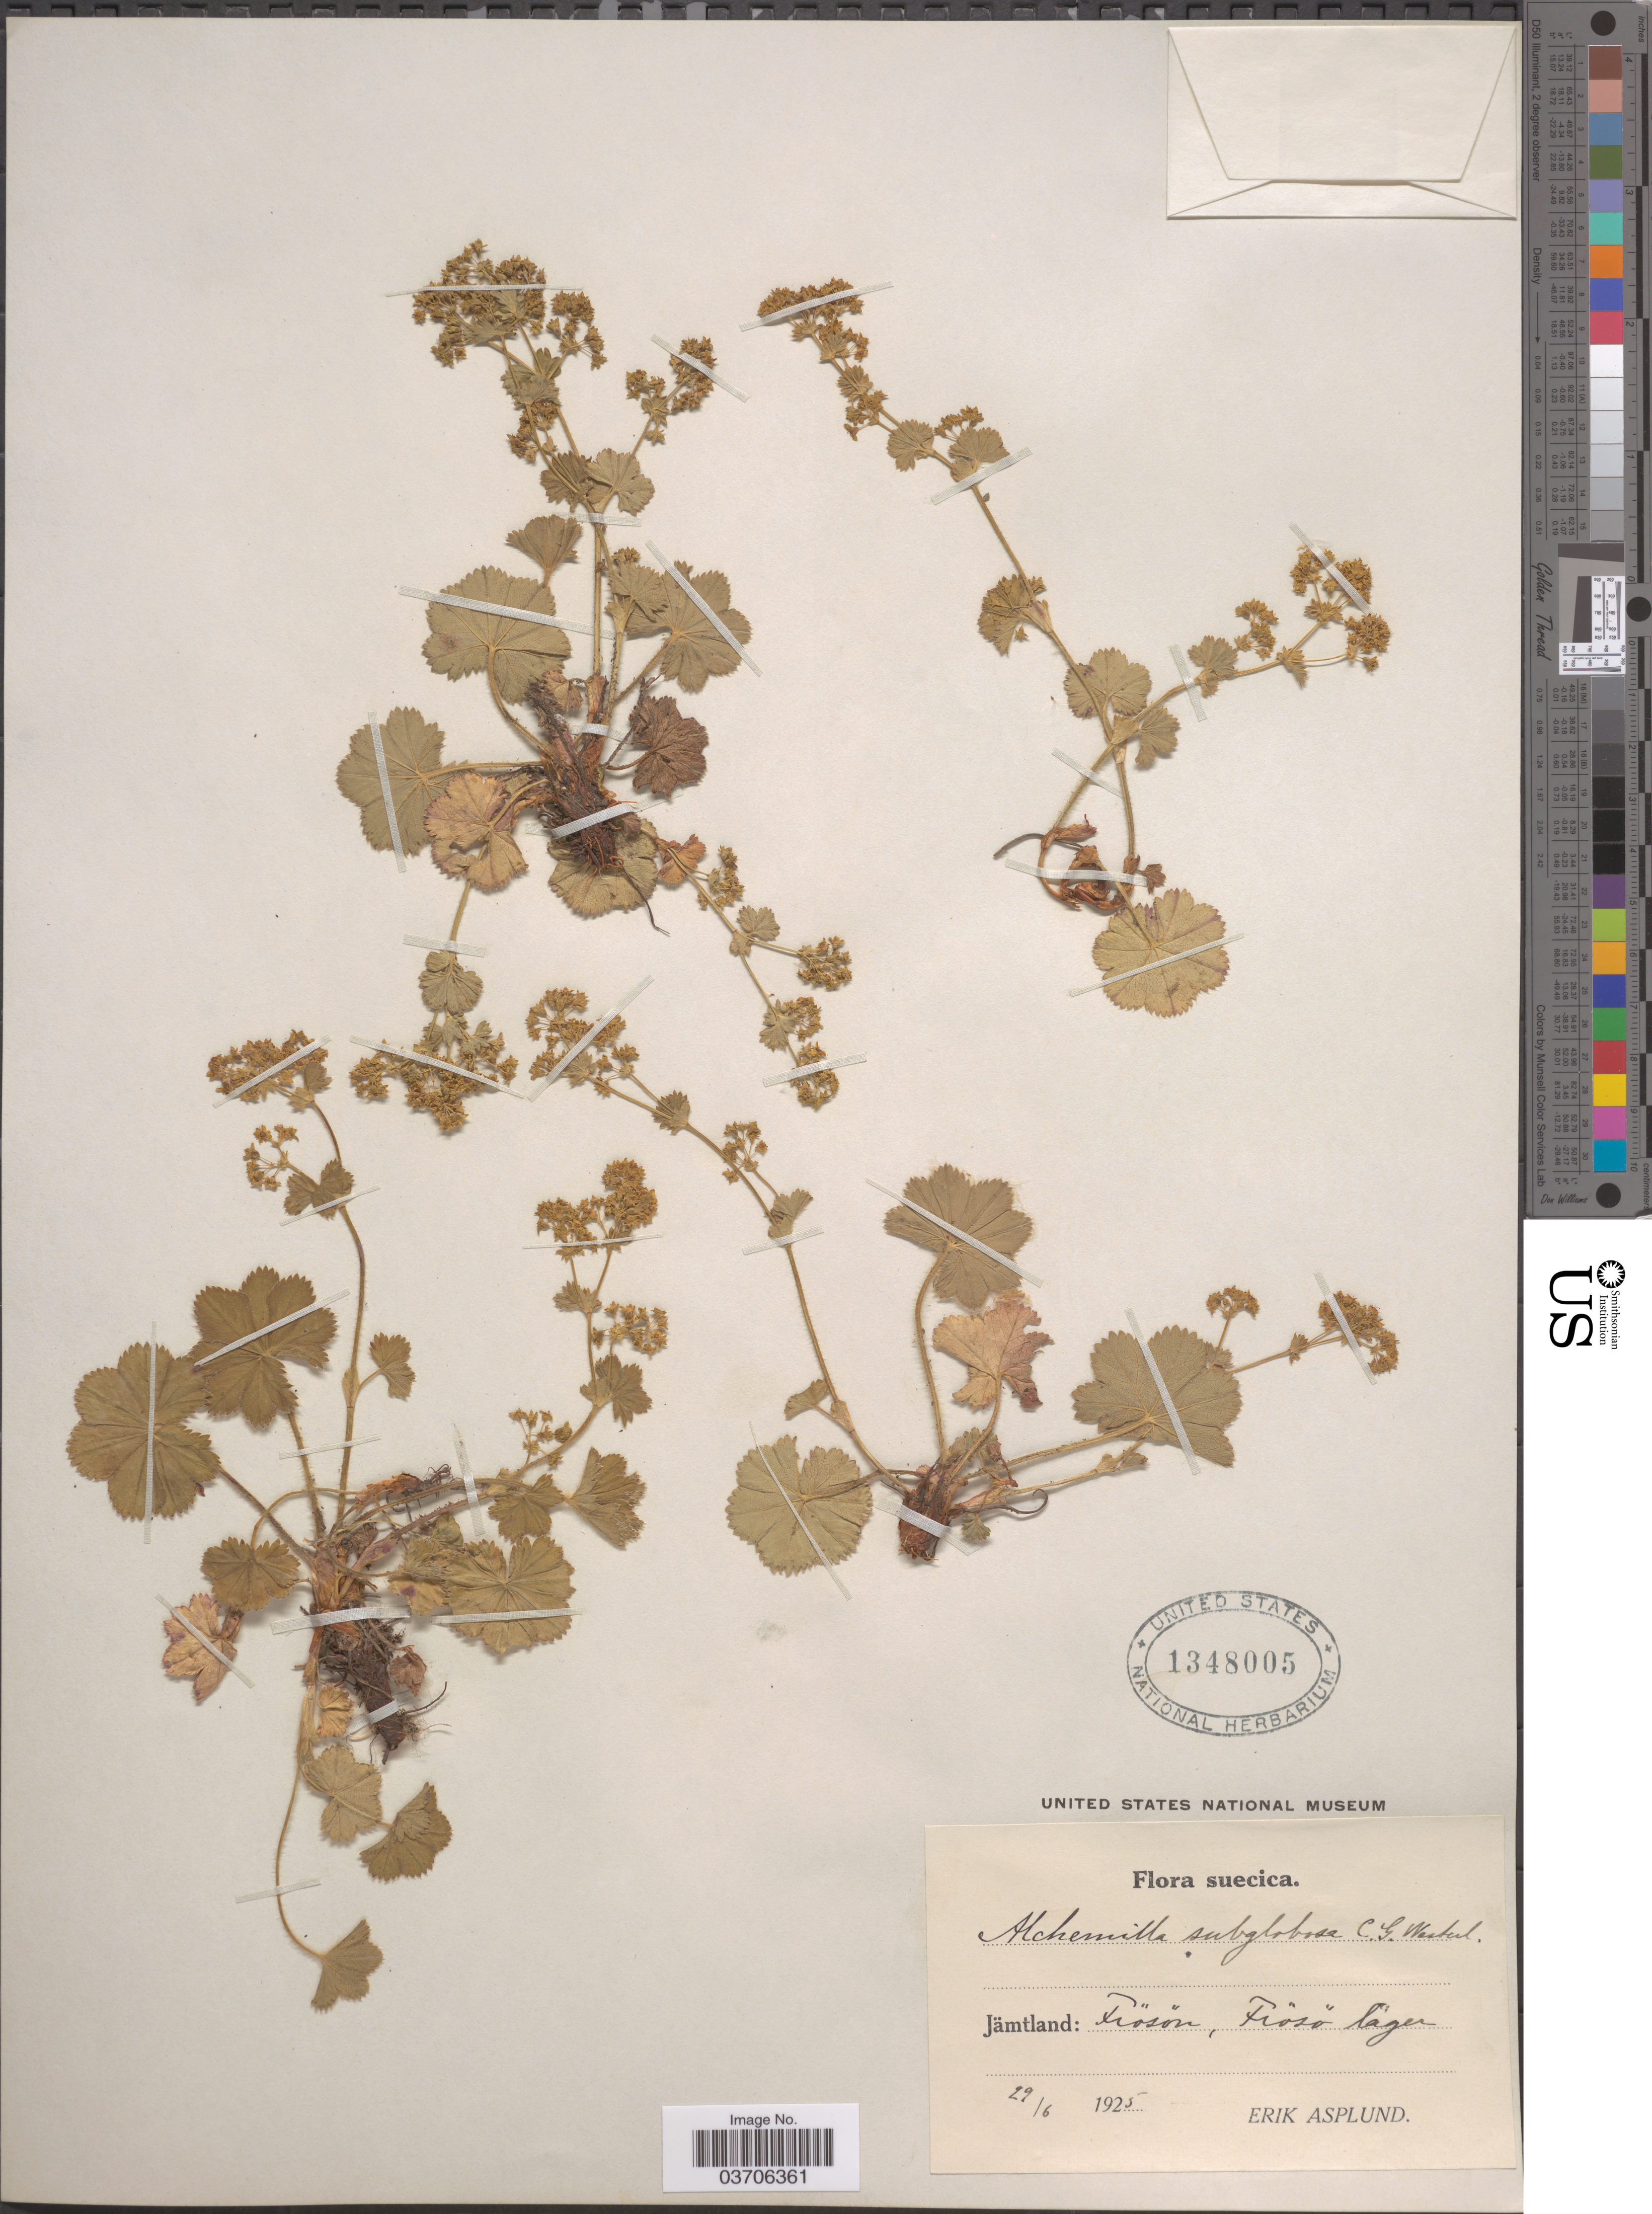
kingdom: Plantae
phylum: Tracheophyta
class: Magnoliopsida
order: Rosales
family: Rosaceae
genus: Alchemilla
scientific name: Alchemilla subglobosa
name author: Westerlund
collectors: E. Asplund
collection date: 1925-06-29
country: Sweden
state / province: Jämtland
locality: Jämtland: Frösön, Frösö làger.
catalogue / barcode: US 1348005